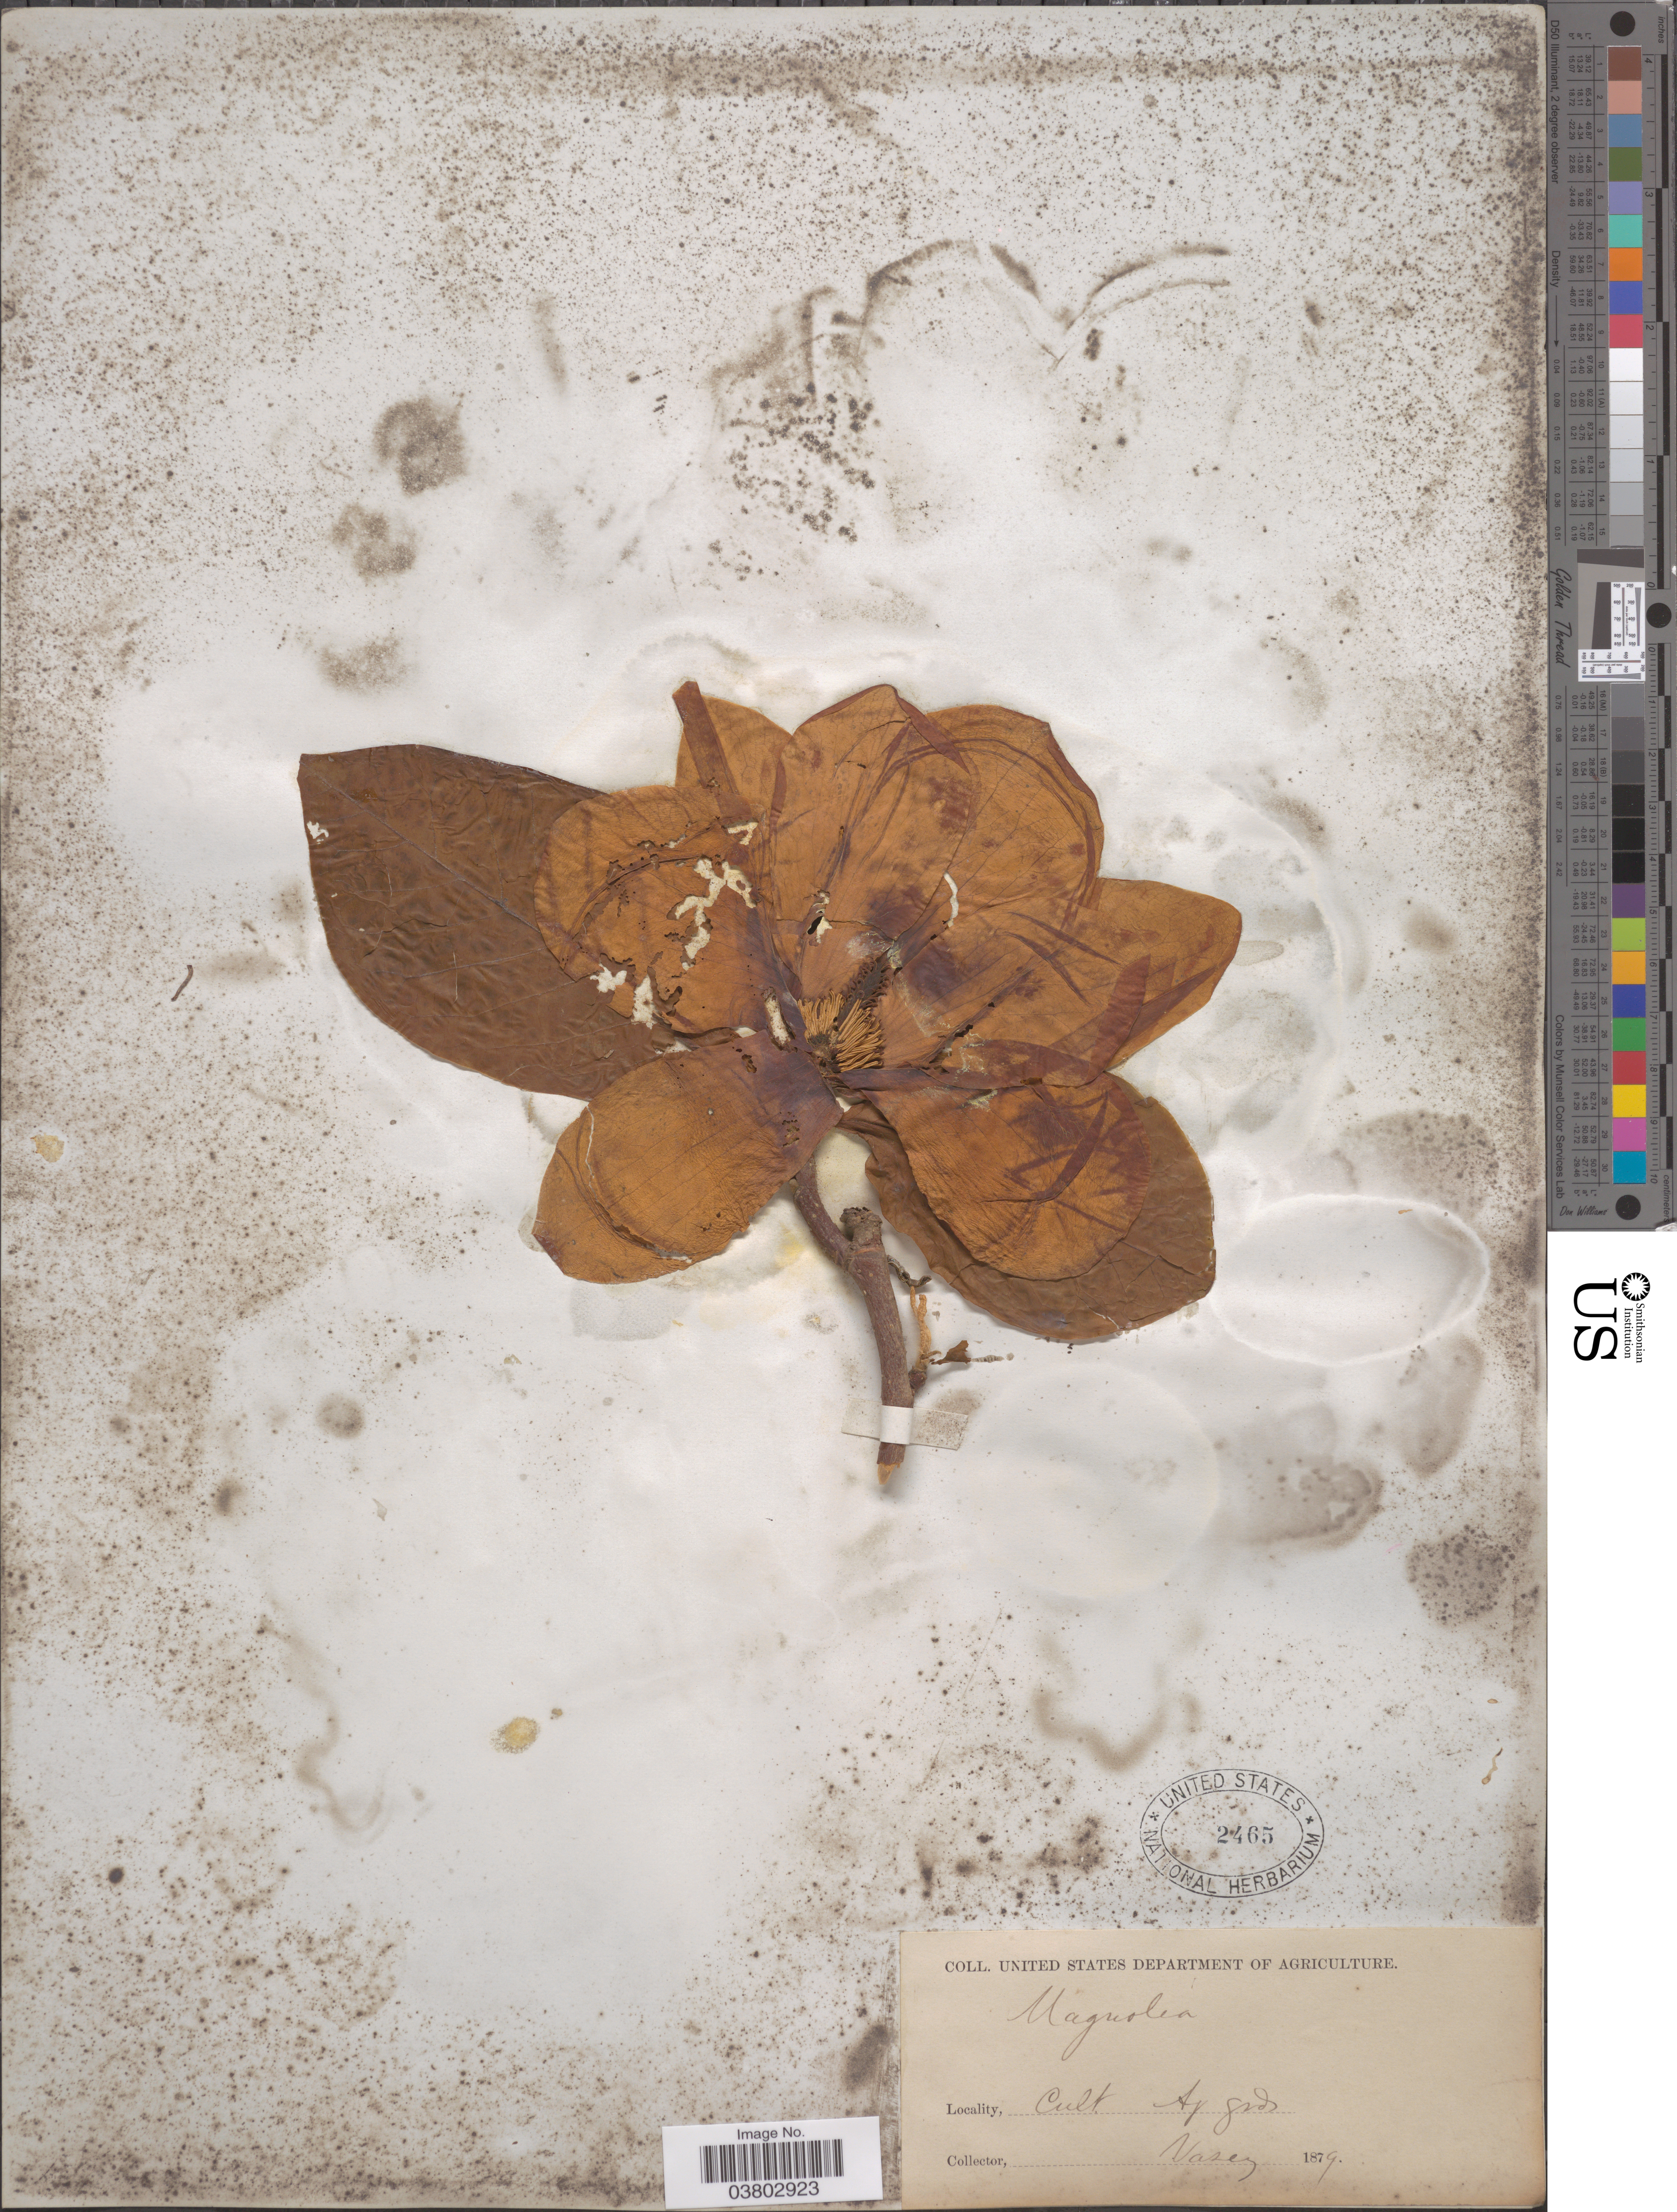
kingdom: Plantae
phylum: Tracheophyta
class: Magnoliopsida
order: Magnoliales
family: Magnoliaceae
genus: Magnolia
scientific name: Magnolia sp.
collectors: Vasey, --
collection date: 1879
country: United States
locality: Ag. grds.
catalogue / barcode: US 2465